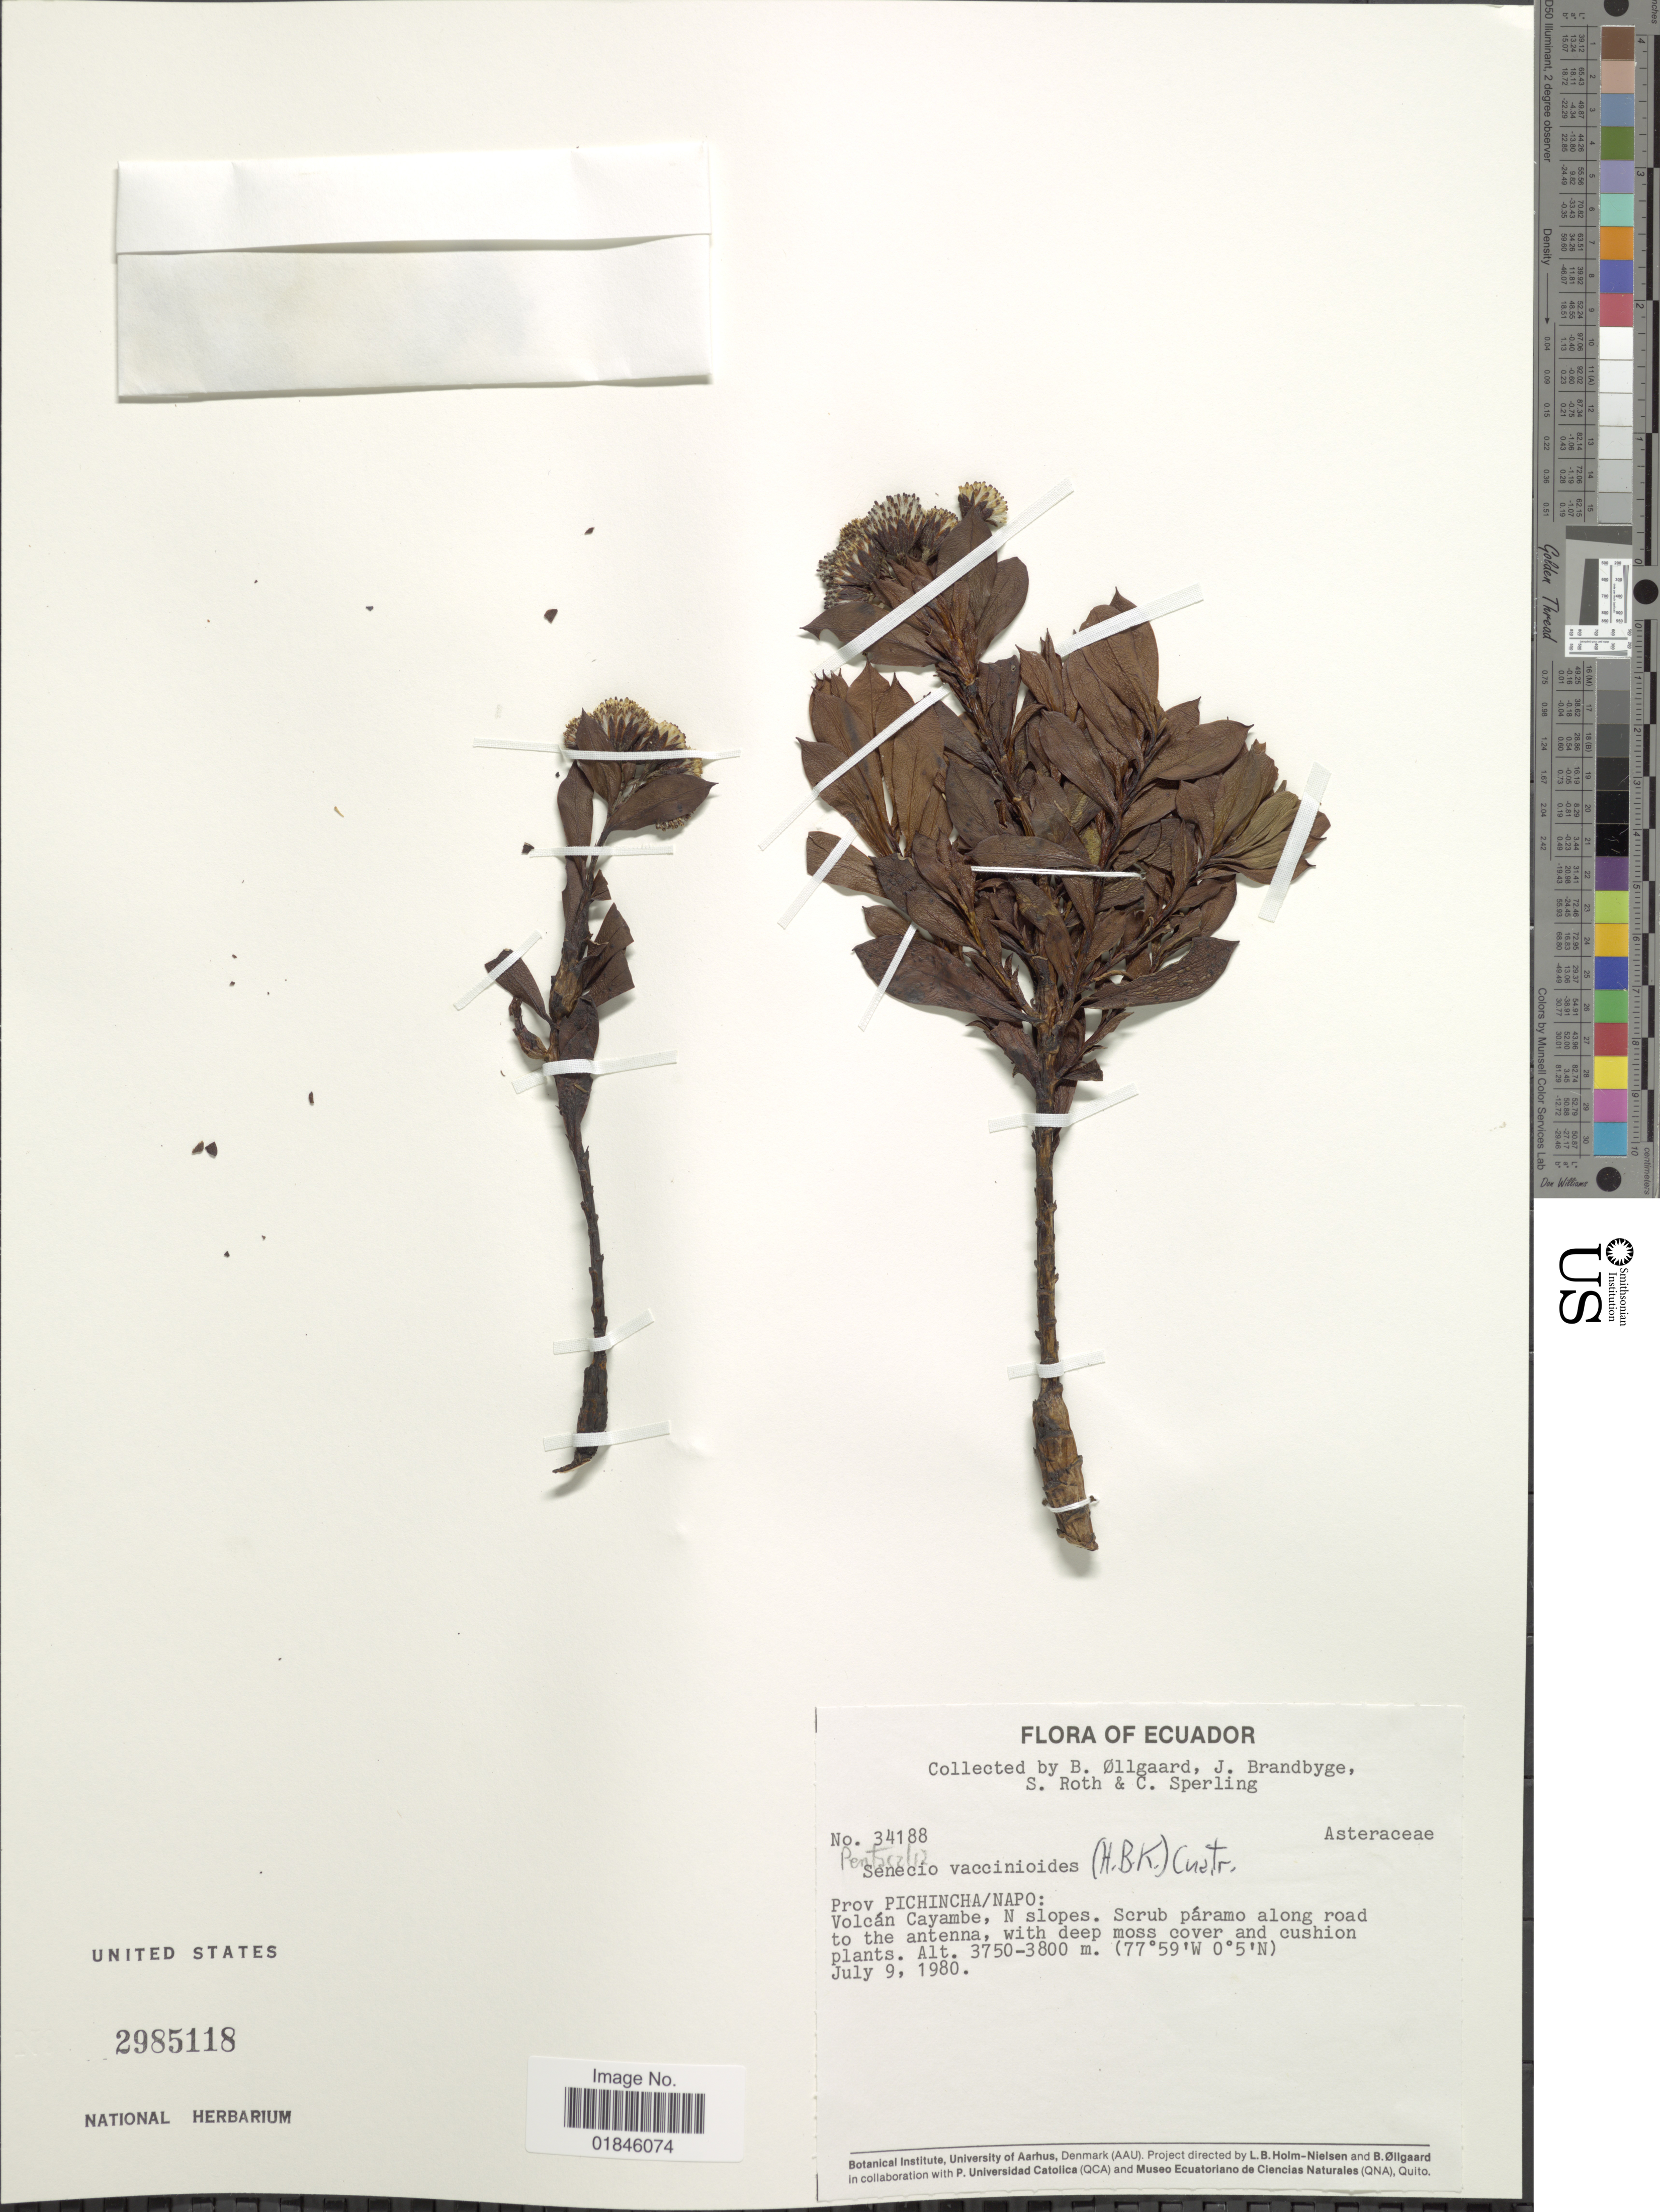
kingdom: Plantae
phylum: Tracheophyta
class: Magnoliopsida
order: Asterales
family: Asteraceae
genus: Pentacalia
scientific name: Pentacalia vaccinioides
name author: (Kunth) Cuatrec.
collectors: B. Øllgaard, J. Brandbyge, S. Roth & C. Sperling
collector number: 34188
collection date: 1980-07-09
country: Ecuador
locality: Prov Pichincha/Napo: Volcán Cayambe, N slopes.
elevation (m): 3750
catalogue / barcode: US 2985118